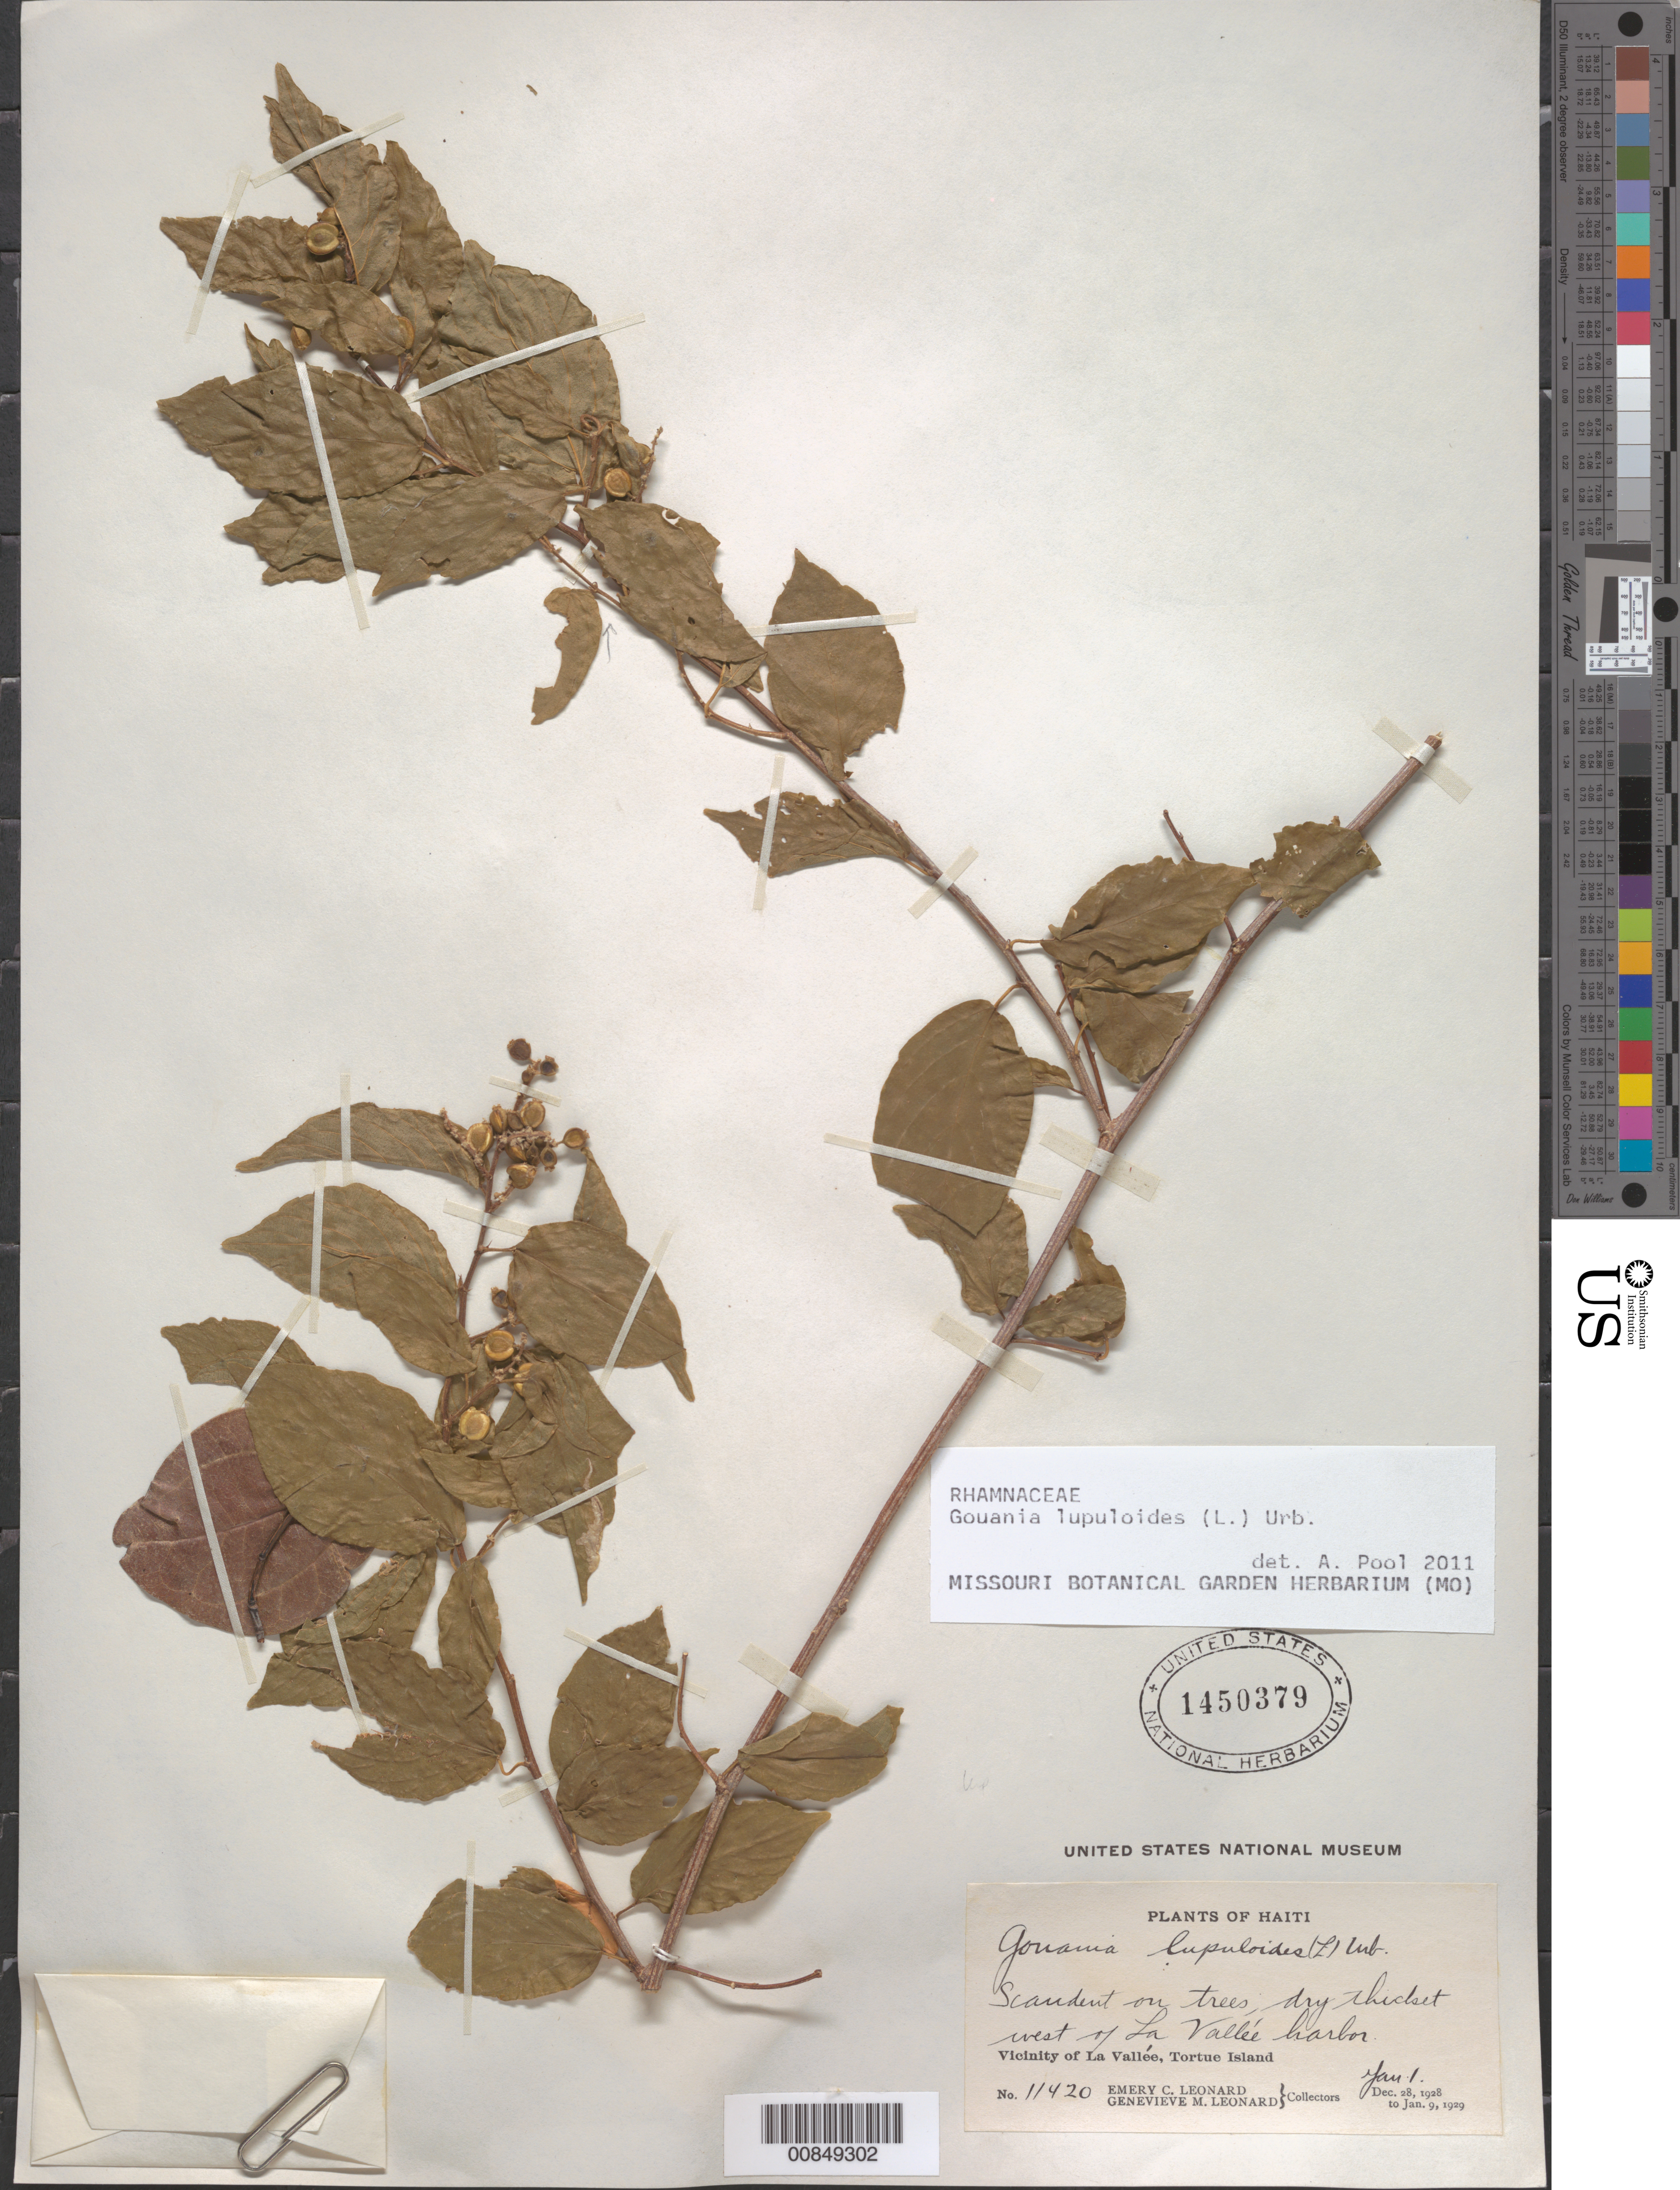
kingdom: Plantae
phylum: Tracheophyta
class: Magnoliopsida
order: Rosales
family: Rhamnaceae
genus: Gouania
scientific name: Gouania lupuloides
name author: (L.) Urb.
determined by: Pool, A., (MO), Missouri Botanical Garden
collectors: E. C. Leonard & G. M. Leonard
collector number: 11420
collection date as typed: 01 Jan 1929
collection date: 1929-01-01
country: Haiti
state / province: Nord-Ouest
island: Île de la Tortue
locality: Vicinity of La Vallée, W of La Vallée harbor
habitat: On trees in dry thicket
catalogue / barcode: US 1450379